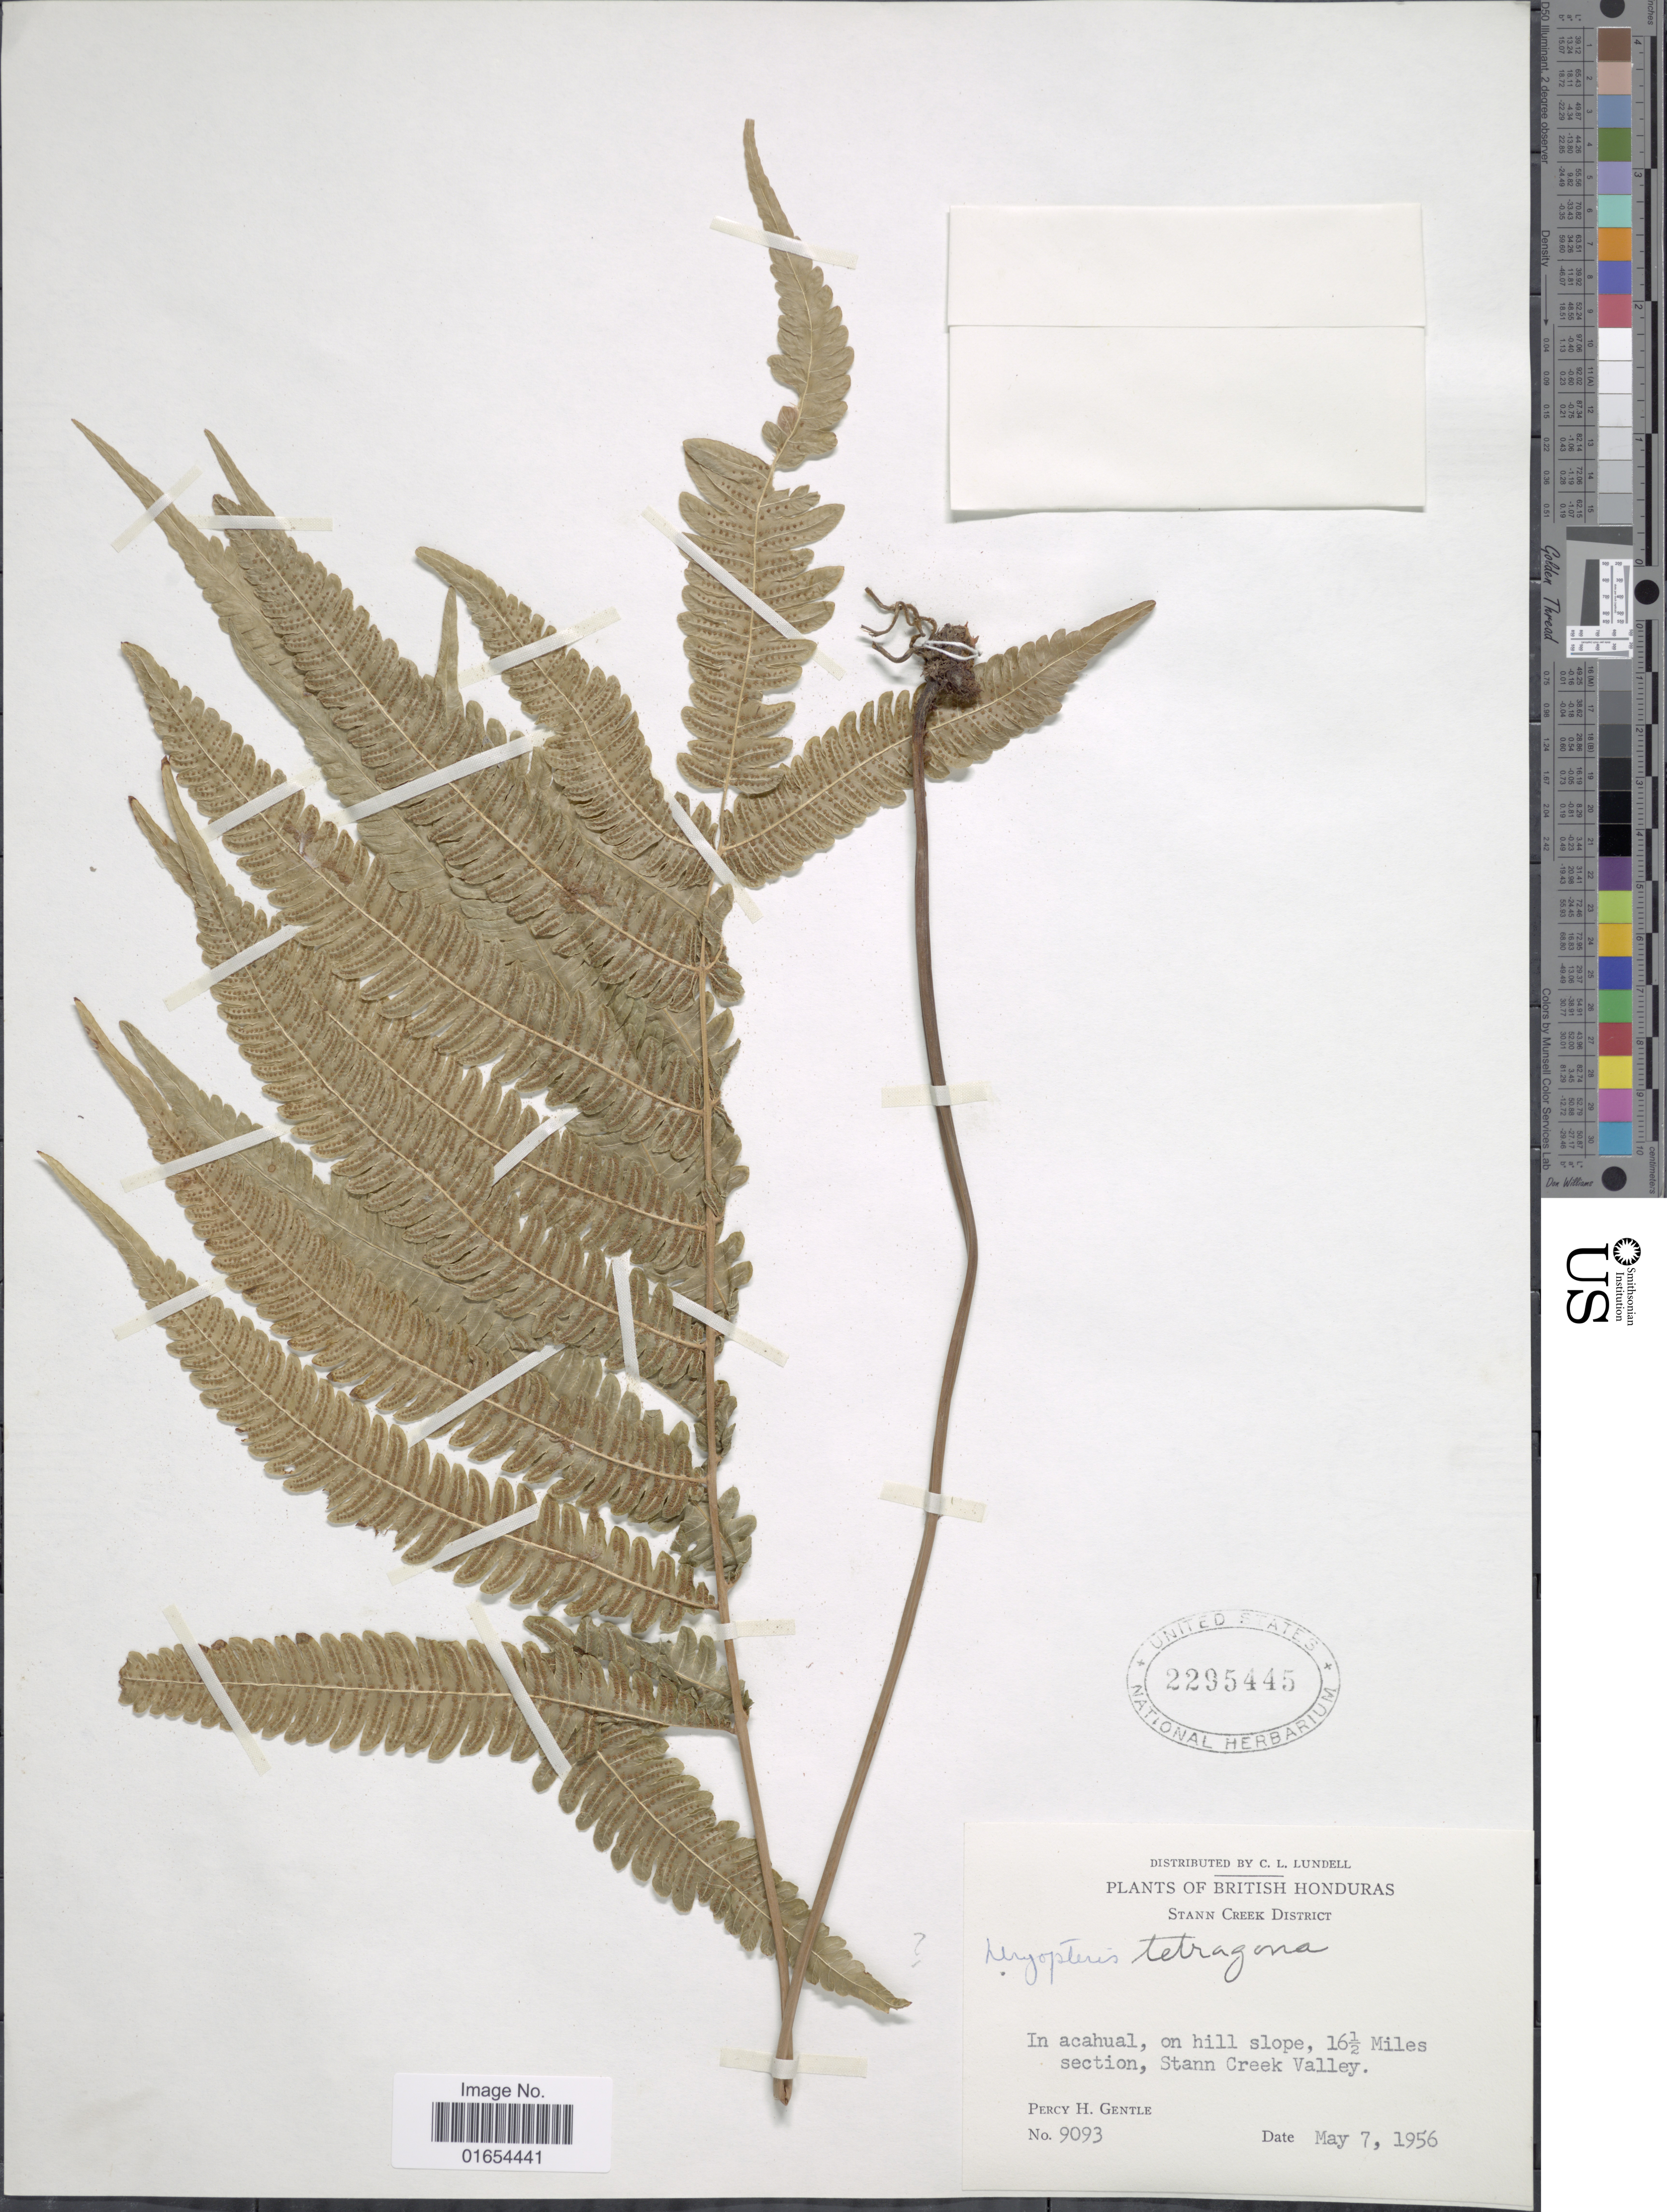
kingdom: Plantae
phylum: Tracheophyta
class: Polypodiopsida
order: Polypodiales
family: Thelypteridaceae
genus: Goniopteris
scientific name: Goniopteris tetragona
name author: (C. Presl) Sw.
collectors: P. H. Gentle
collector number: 9093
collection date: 1956-05-07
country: Belize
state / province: Stann Creek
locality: In acahual, on hill slope, 16½ miles ection, Stann Creek Valley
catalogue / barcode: US 2295445